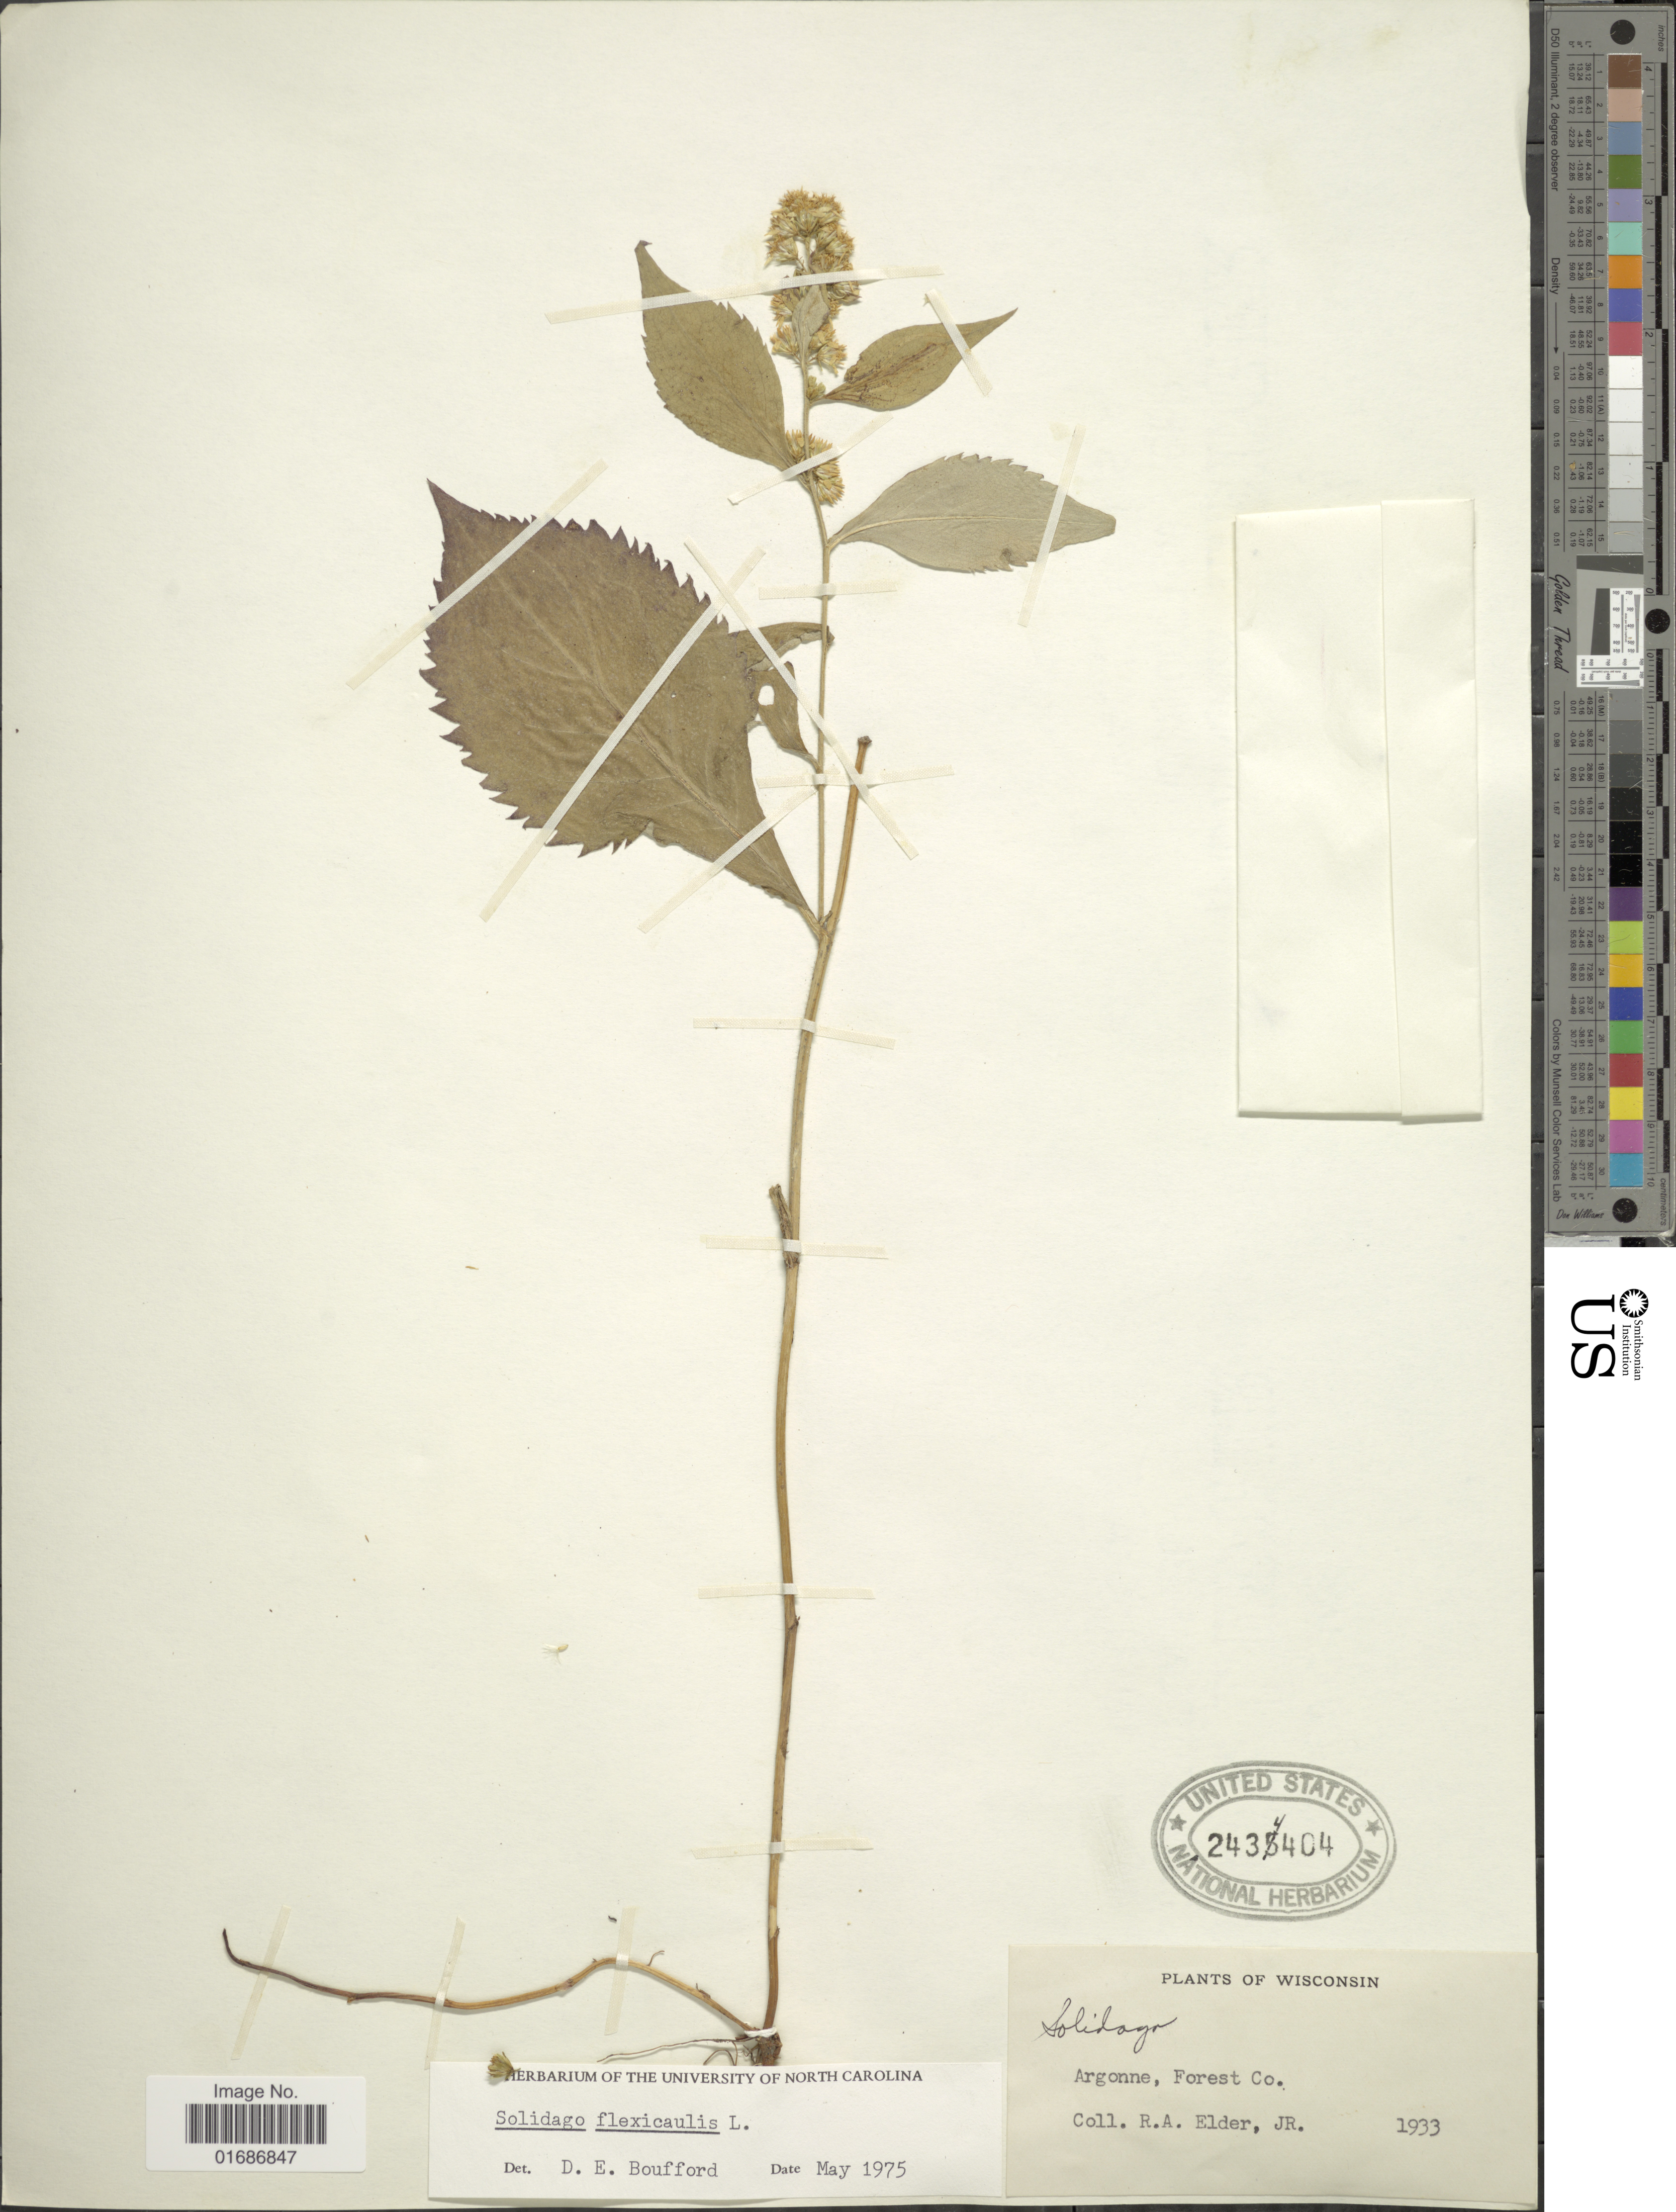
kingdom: Plantae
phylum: Tracheophyta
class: Magnoliopsida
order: Asterales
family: Asteraceae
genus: Solidago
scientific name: Solidago flexicaulis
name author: L.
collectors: R. Elder Jr.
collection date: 1933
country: United States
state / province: Wisconsin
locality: Argonne, Forest Co.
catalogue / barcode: US 2434404